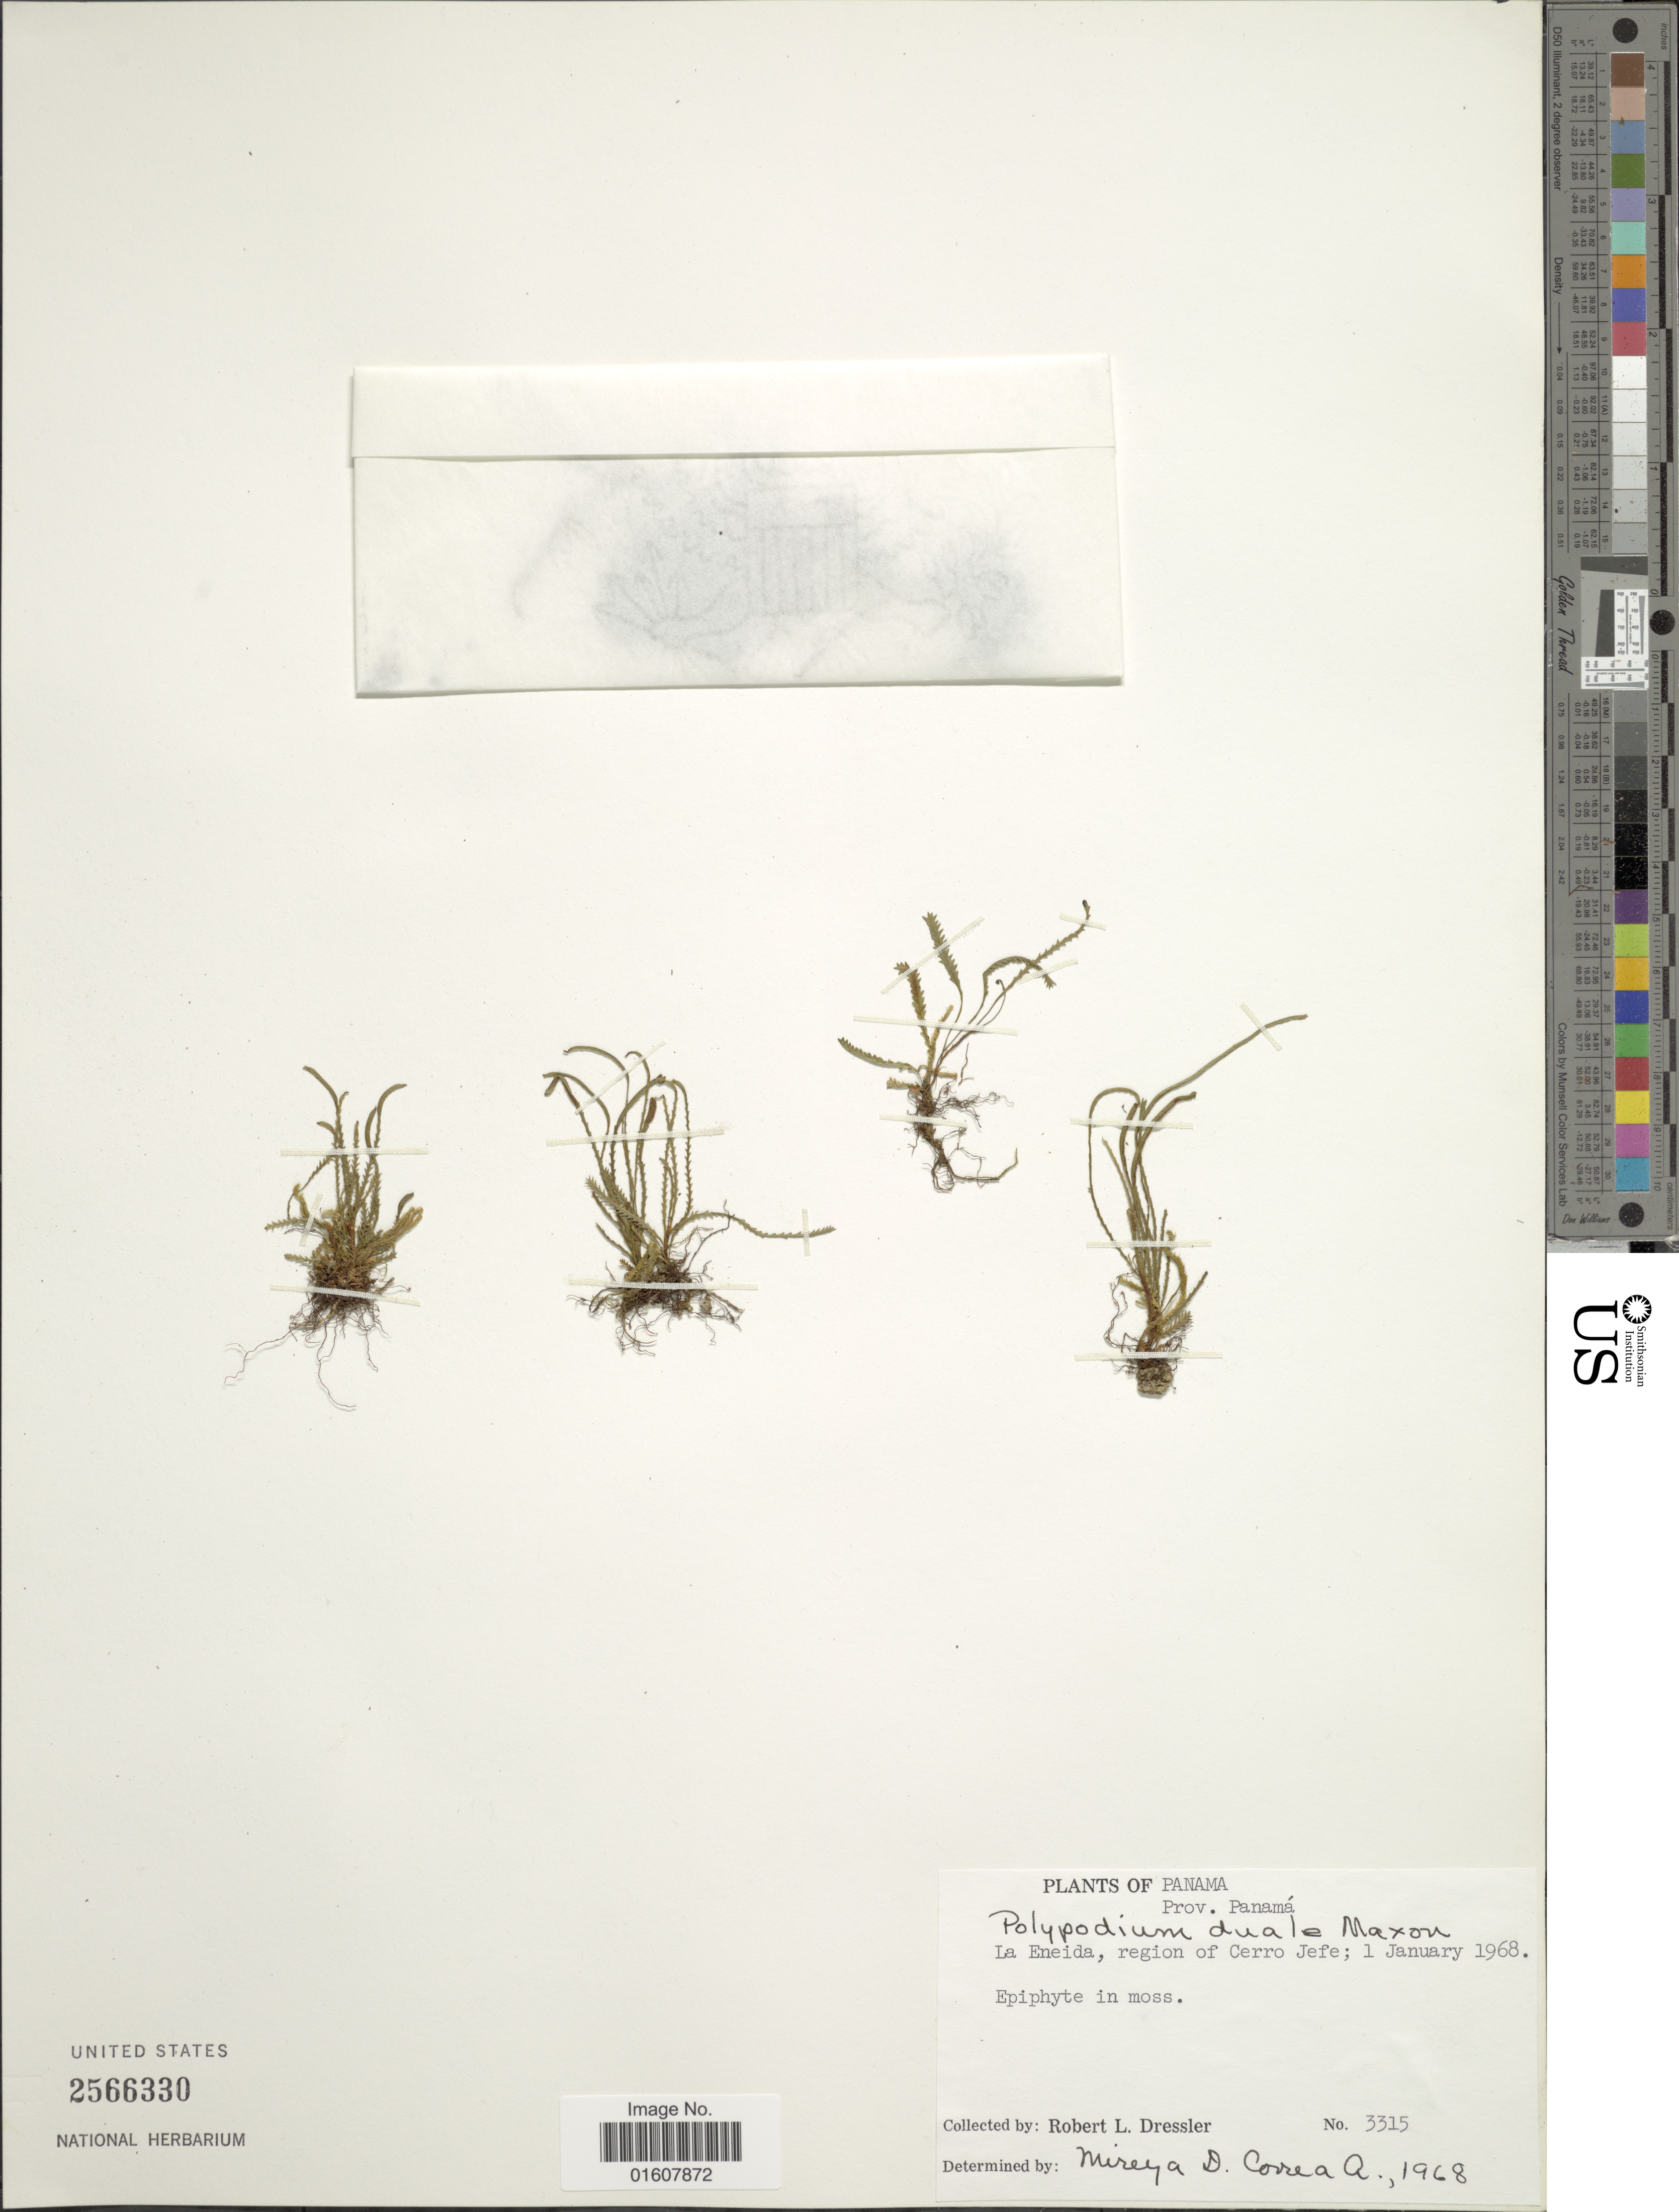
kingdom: Plantae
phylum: Tracheophyta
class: Polypodiopsida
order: Polypodiales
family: Polypodiaceae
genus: Cochlidium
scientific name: Cochlidium serrulatum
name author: (Sw.) L.E. Bishop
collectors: R. Dressler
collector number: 3315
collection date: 1968-01-01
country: Panama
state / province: Panamá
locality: La Eneida, region of Cerro Jefe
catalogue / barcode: US 2566330